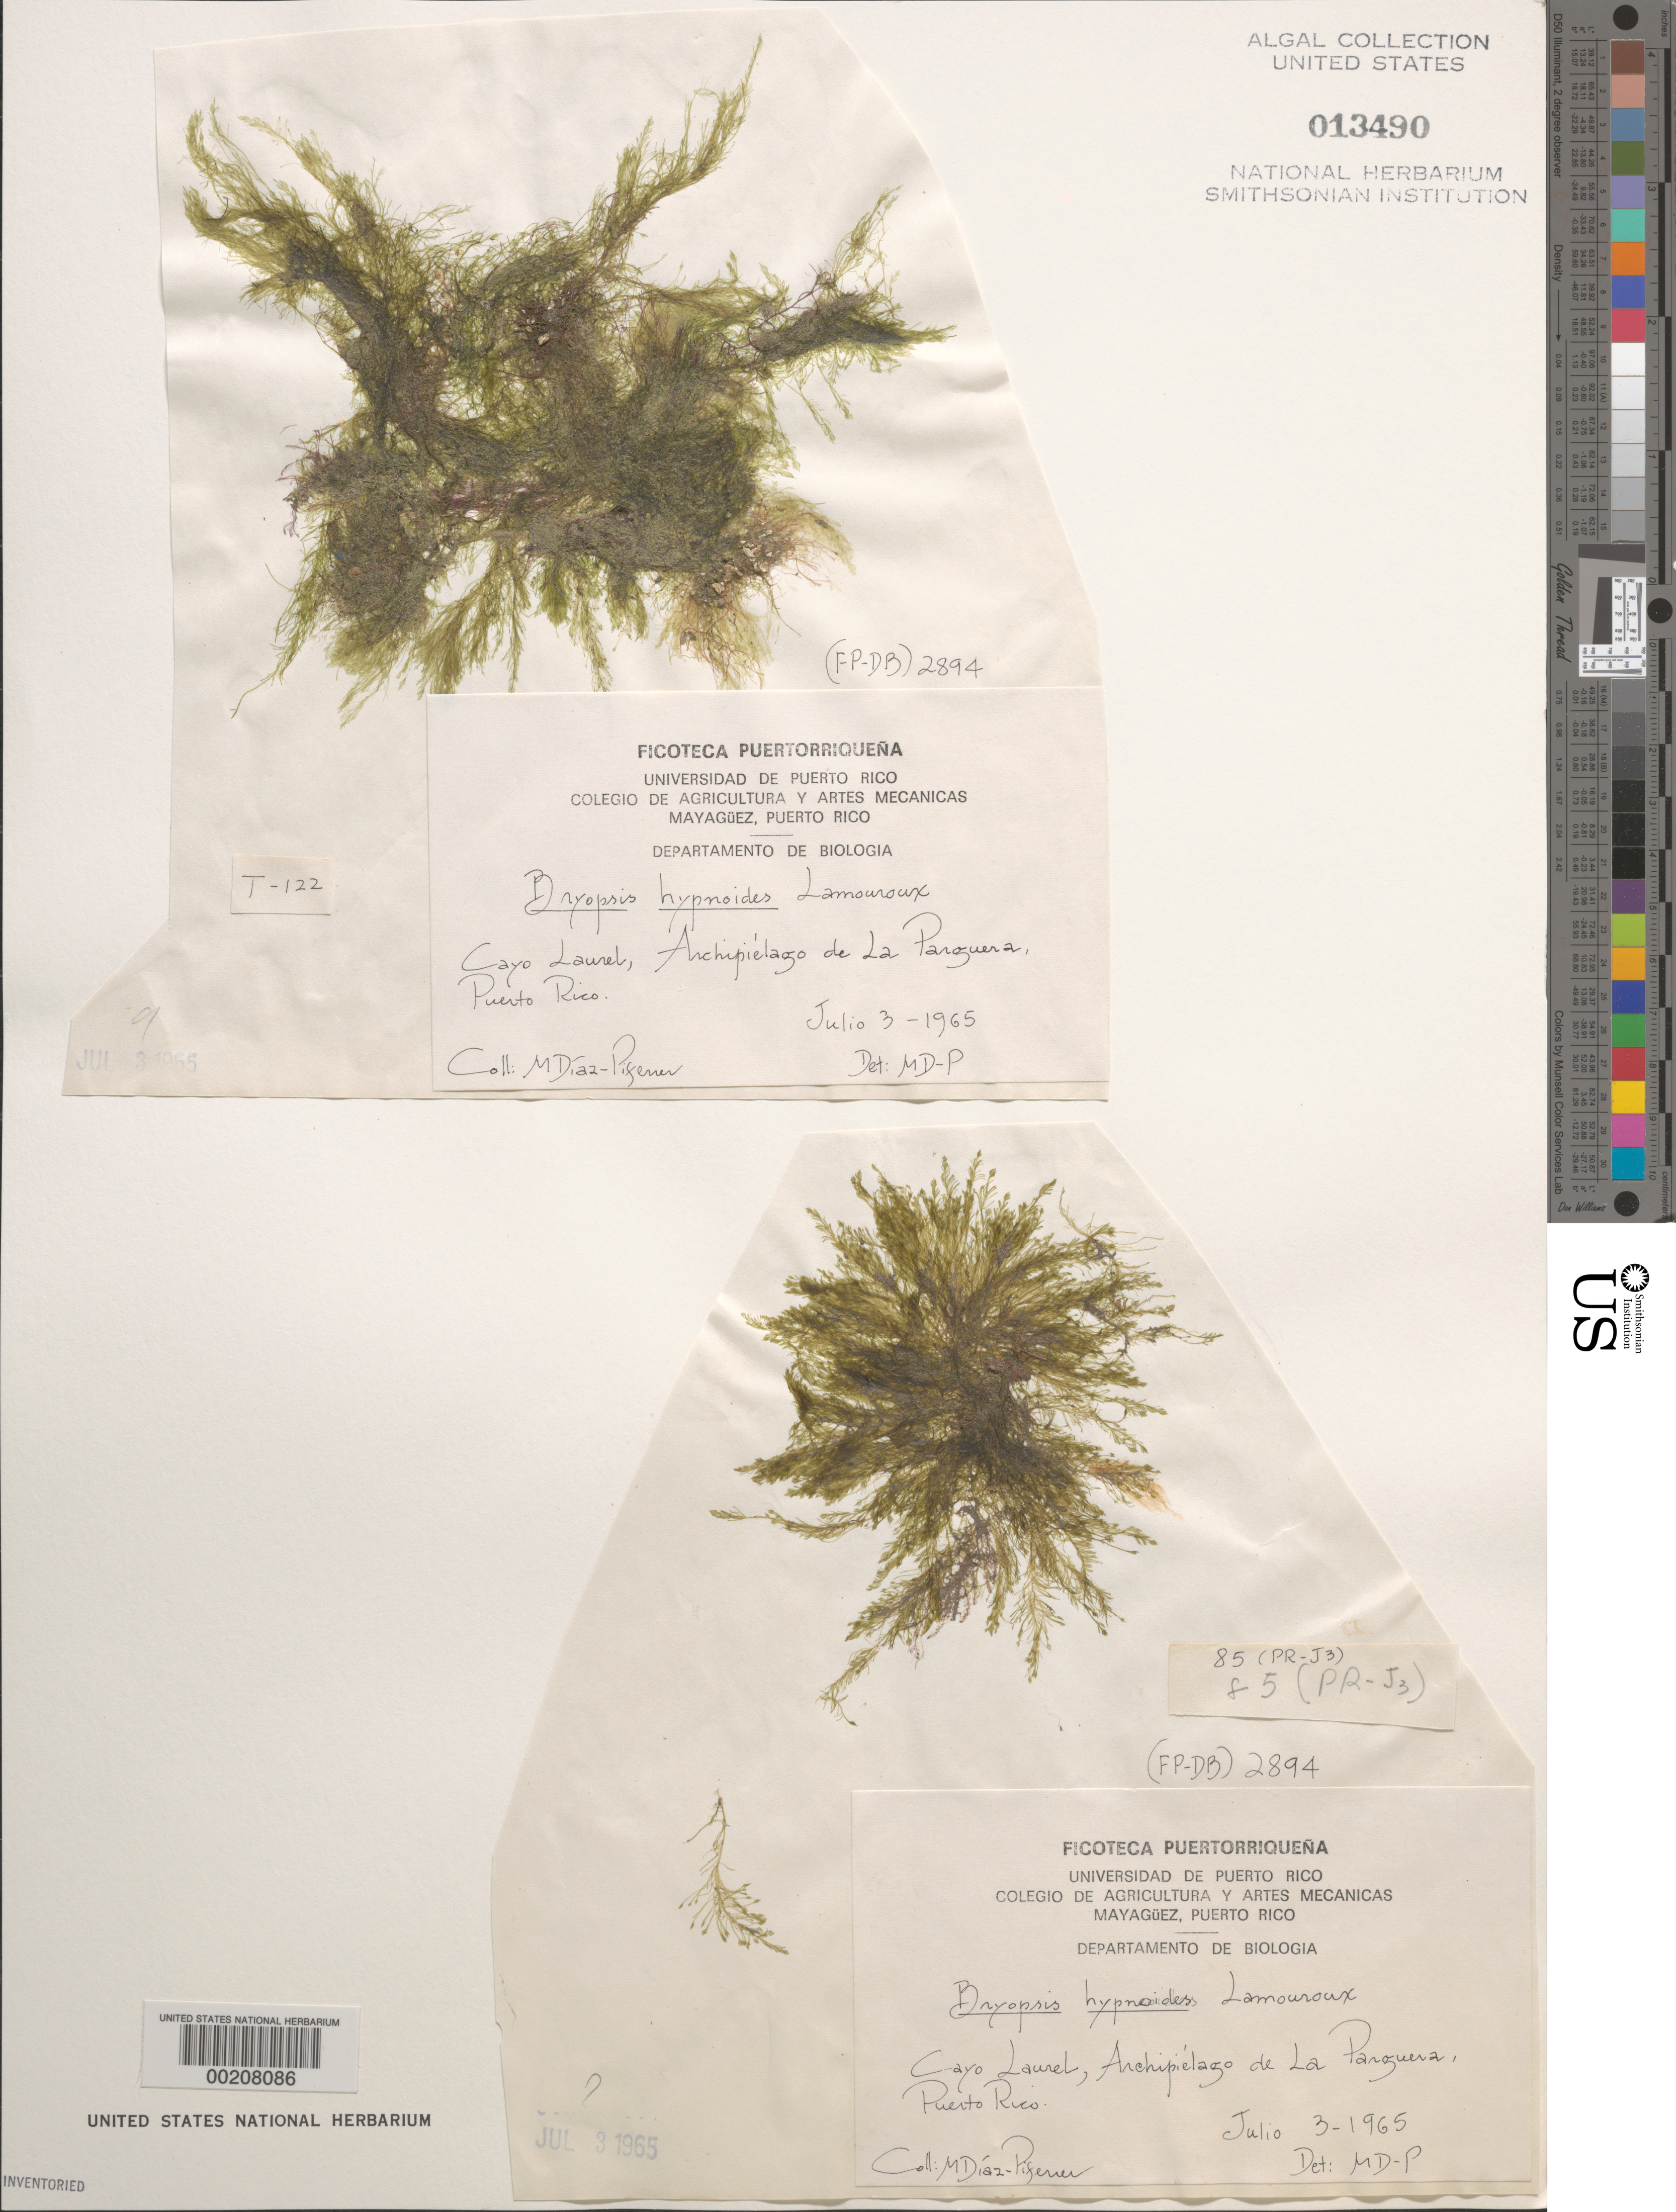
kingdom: Plantae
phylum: Chlorophyta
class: Ulvophyceae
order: Bryopsidales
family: Bryopsidaceae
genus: Bryopsis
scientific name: Bryopsis hypnoides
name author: J.V.Lamouroux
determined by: Diaz-Piferrer, M.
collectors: M. Diaz-Piferrer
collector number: (fp-db) 2894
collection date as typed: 03 Jul 1965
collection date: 1965-07-03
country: Puerto Rico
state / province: Lajas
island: Cayo Laurel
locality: La Parguera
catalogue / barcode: US 13490